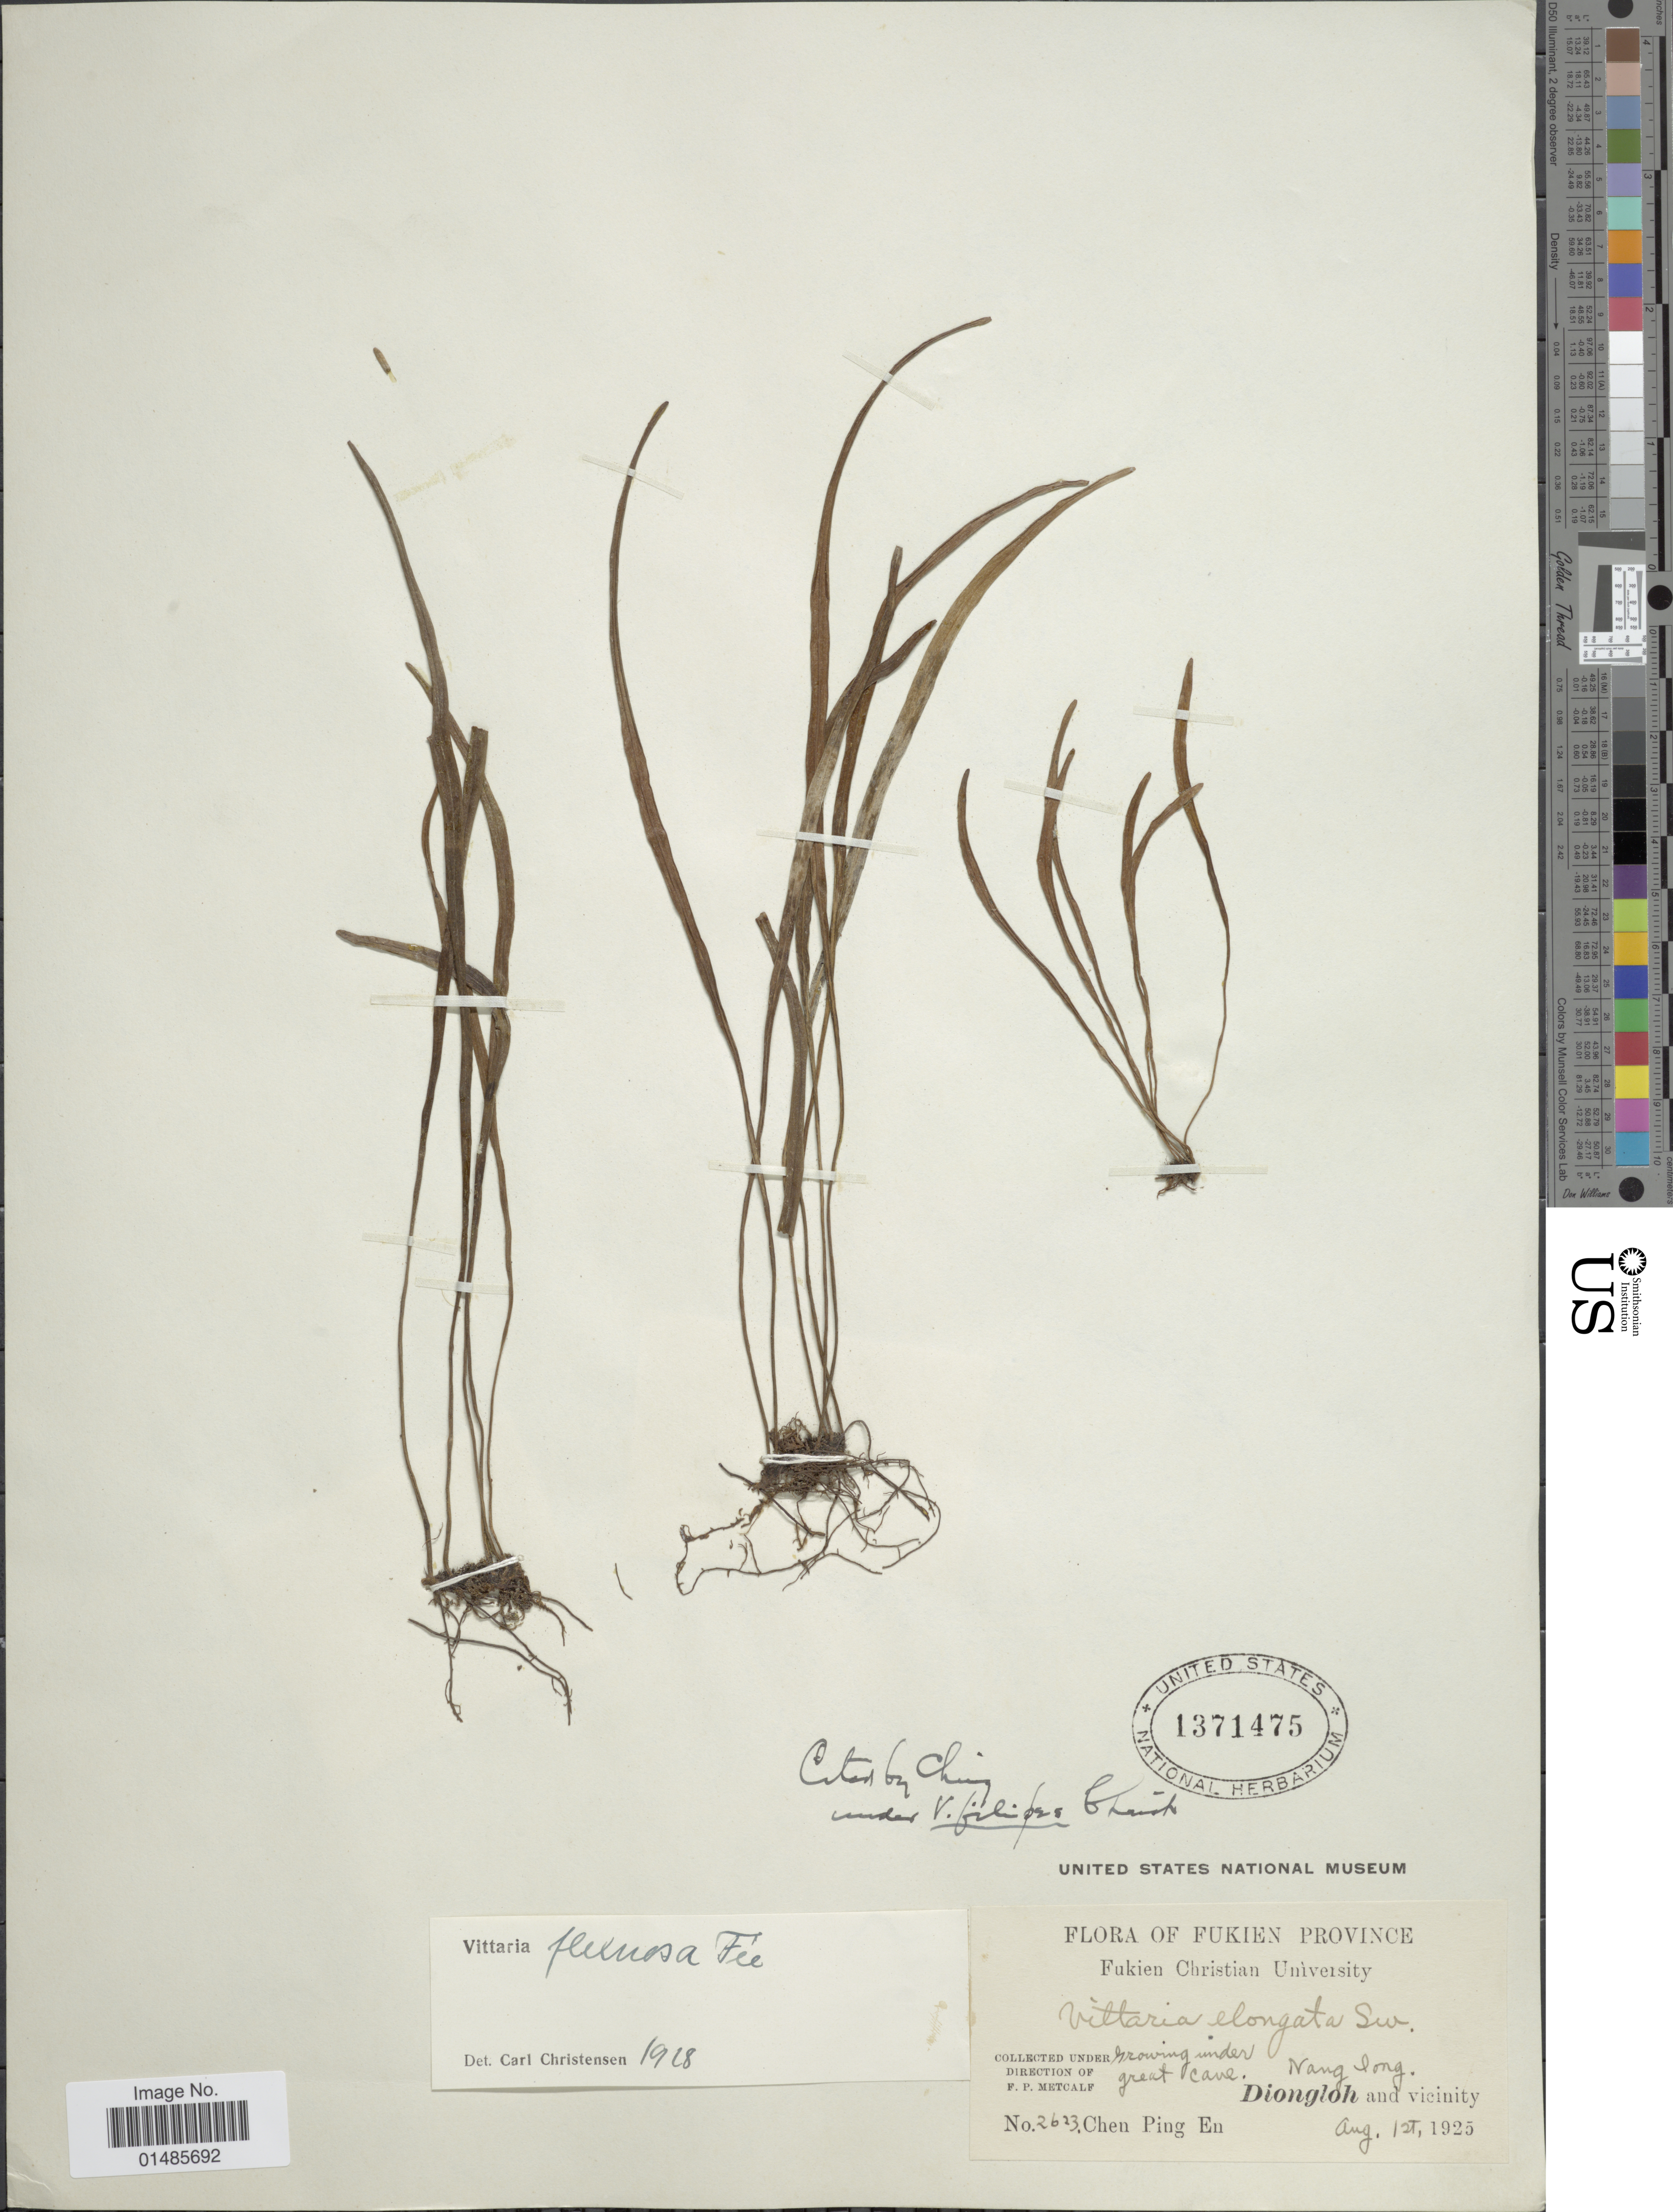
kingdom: Plantae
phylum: Tracheophyta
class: Polypodiopsida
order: Polypodiales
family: Pteridaceae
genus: Haplopteris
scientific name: Haplopteris flexuosa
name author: (Fée) E.H. Crane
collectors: P. E. Chen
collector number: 2623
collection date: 1925-08-12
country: China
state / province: Fujian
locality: Fukien Province. Nang Song. [interpreted] Diongloh and vicinity.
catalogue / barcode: US 1371475